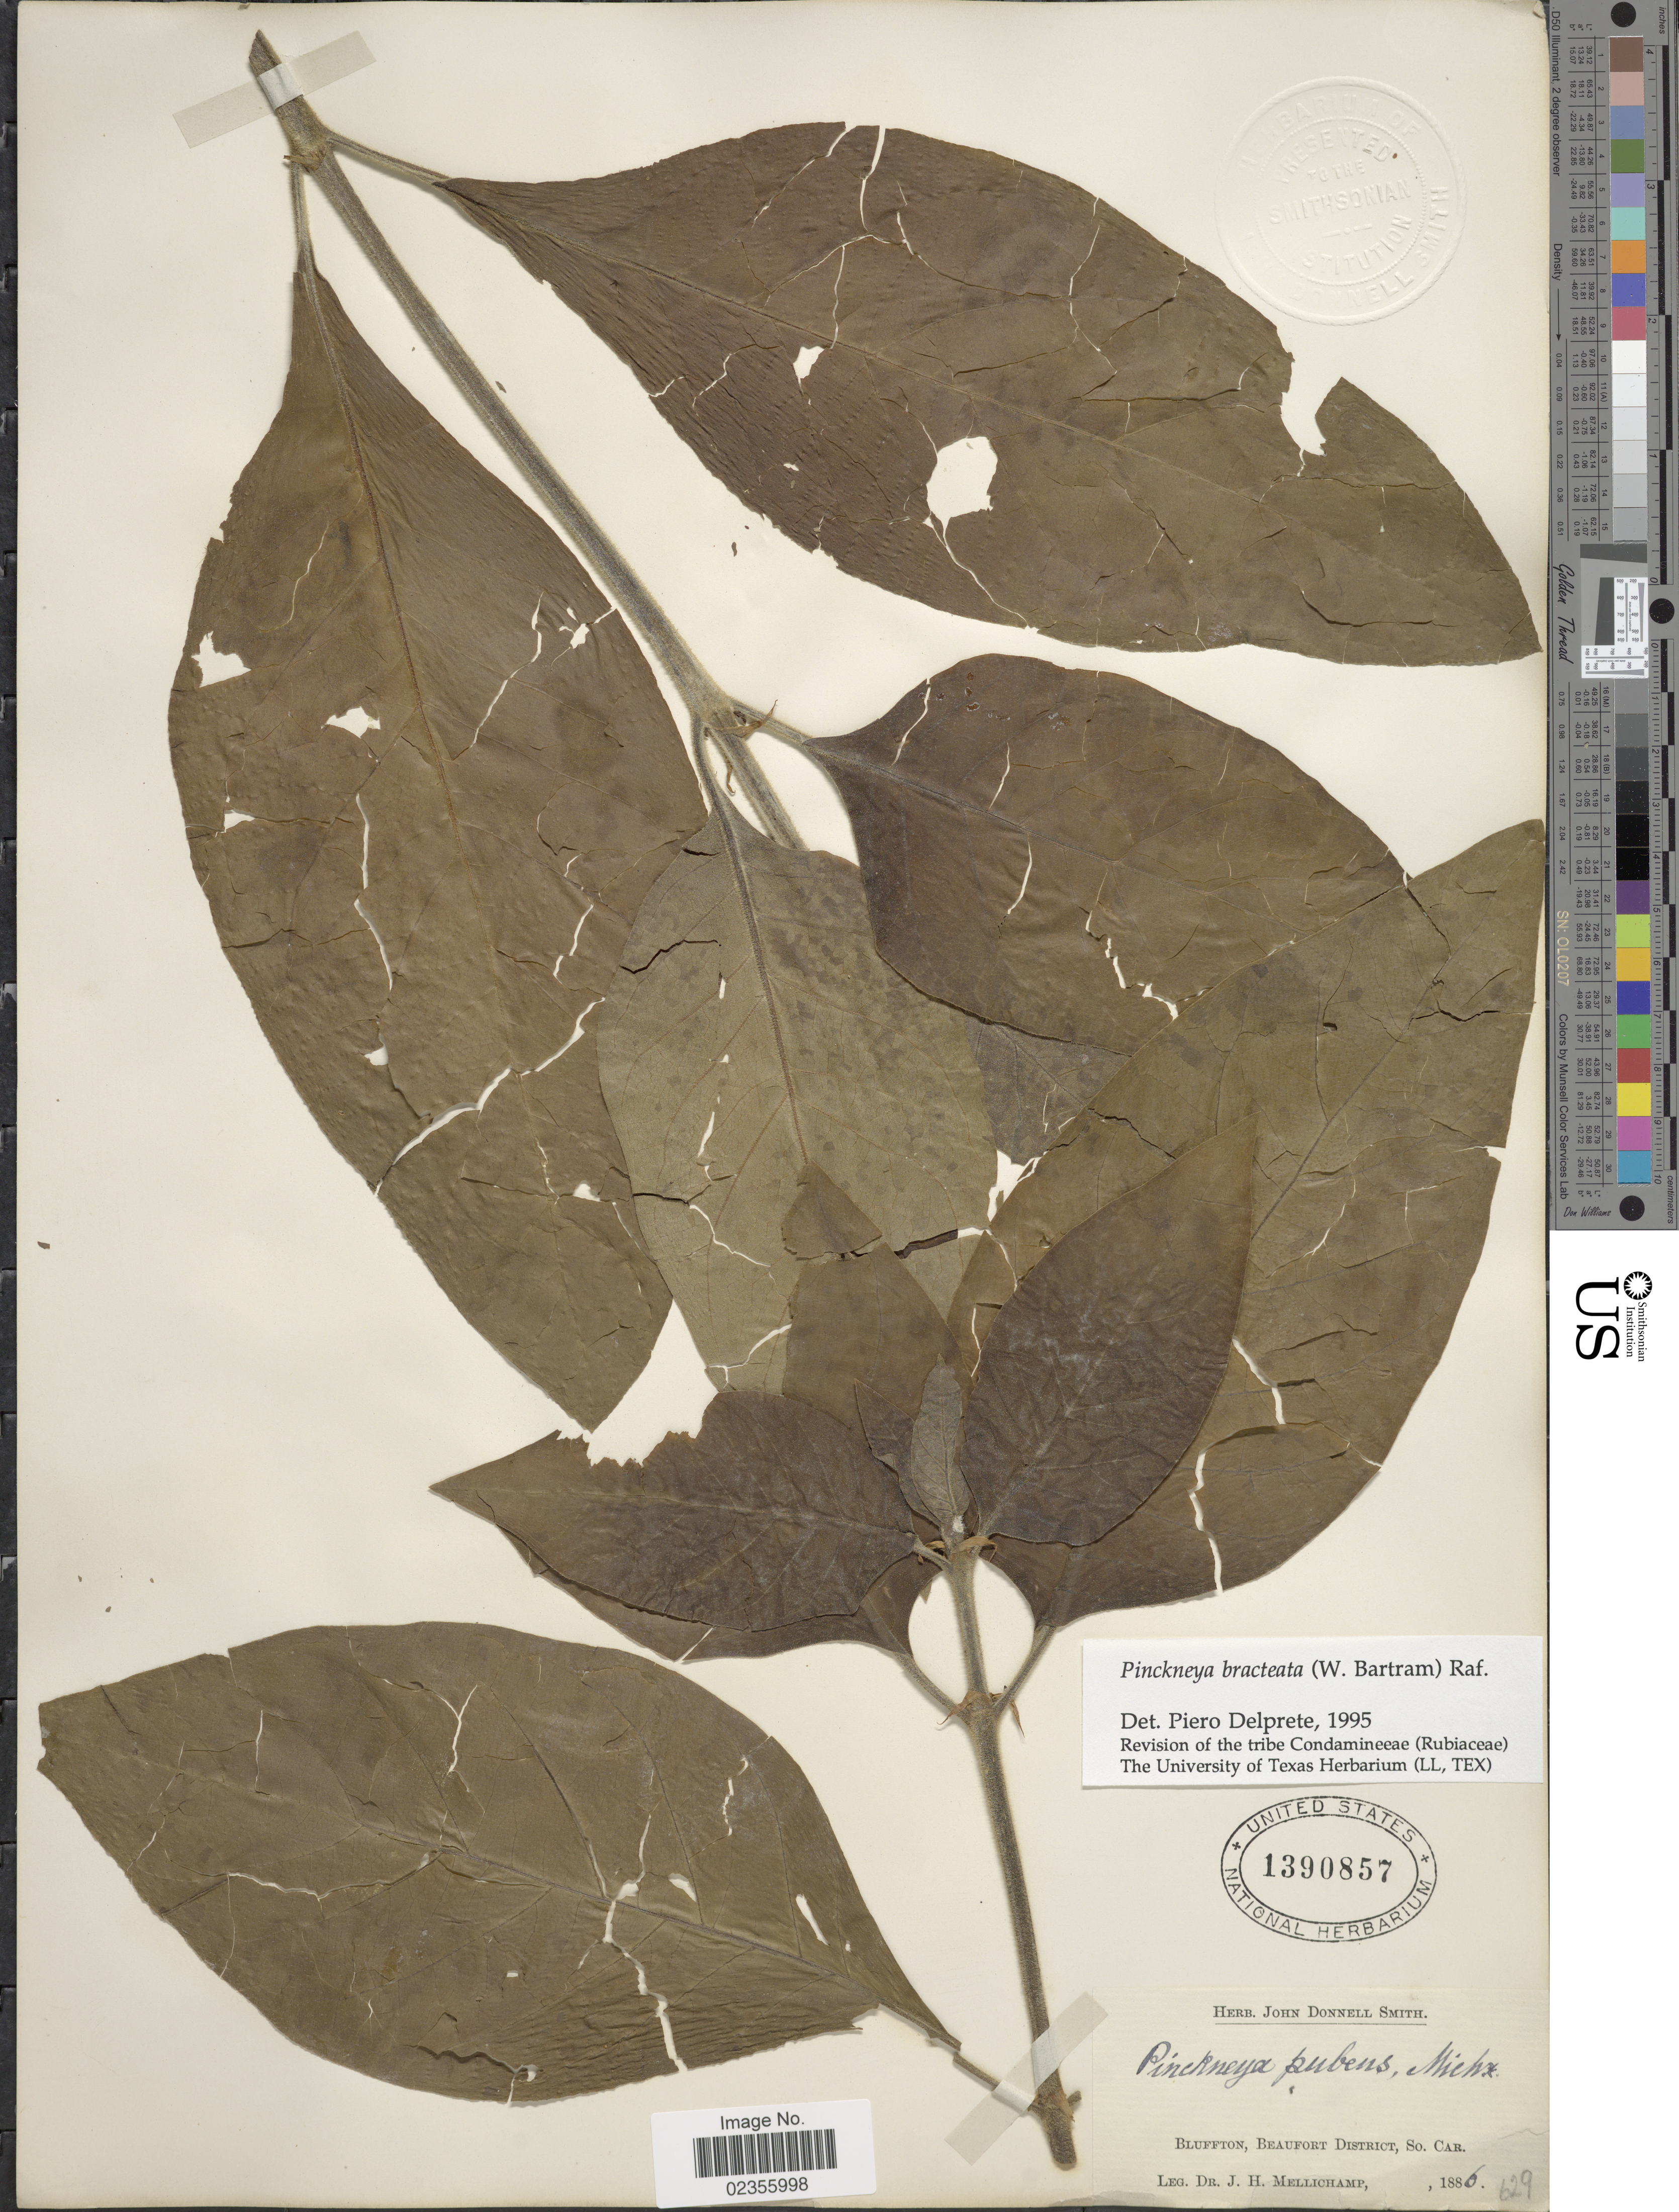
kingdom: Plantae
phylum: Tracheophyta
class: Magnoliopsida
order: Gentianales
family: Rubiaceae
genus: Pinckneya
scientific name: Pinckneya pubens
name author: Michx.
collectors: J. H. Mellichamp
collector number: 629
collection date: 1886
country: United States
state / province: South Carolina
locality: Bluffton, Beaufort District, So. Car.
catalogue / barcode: US 1390857